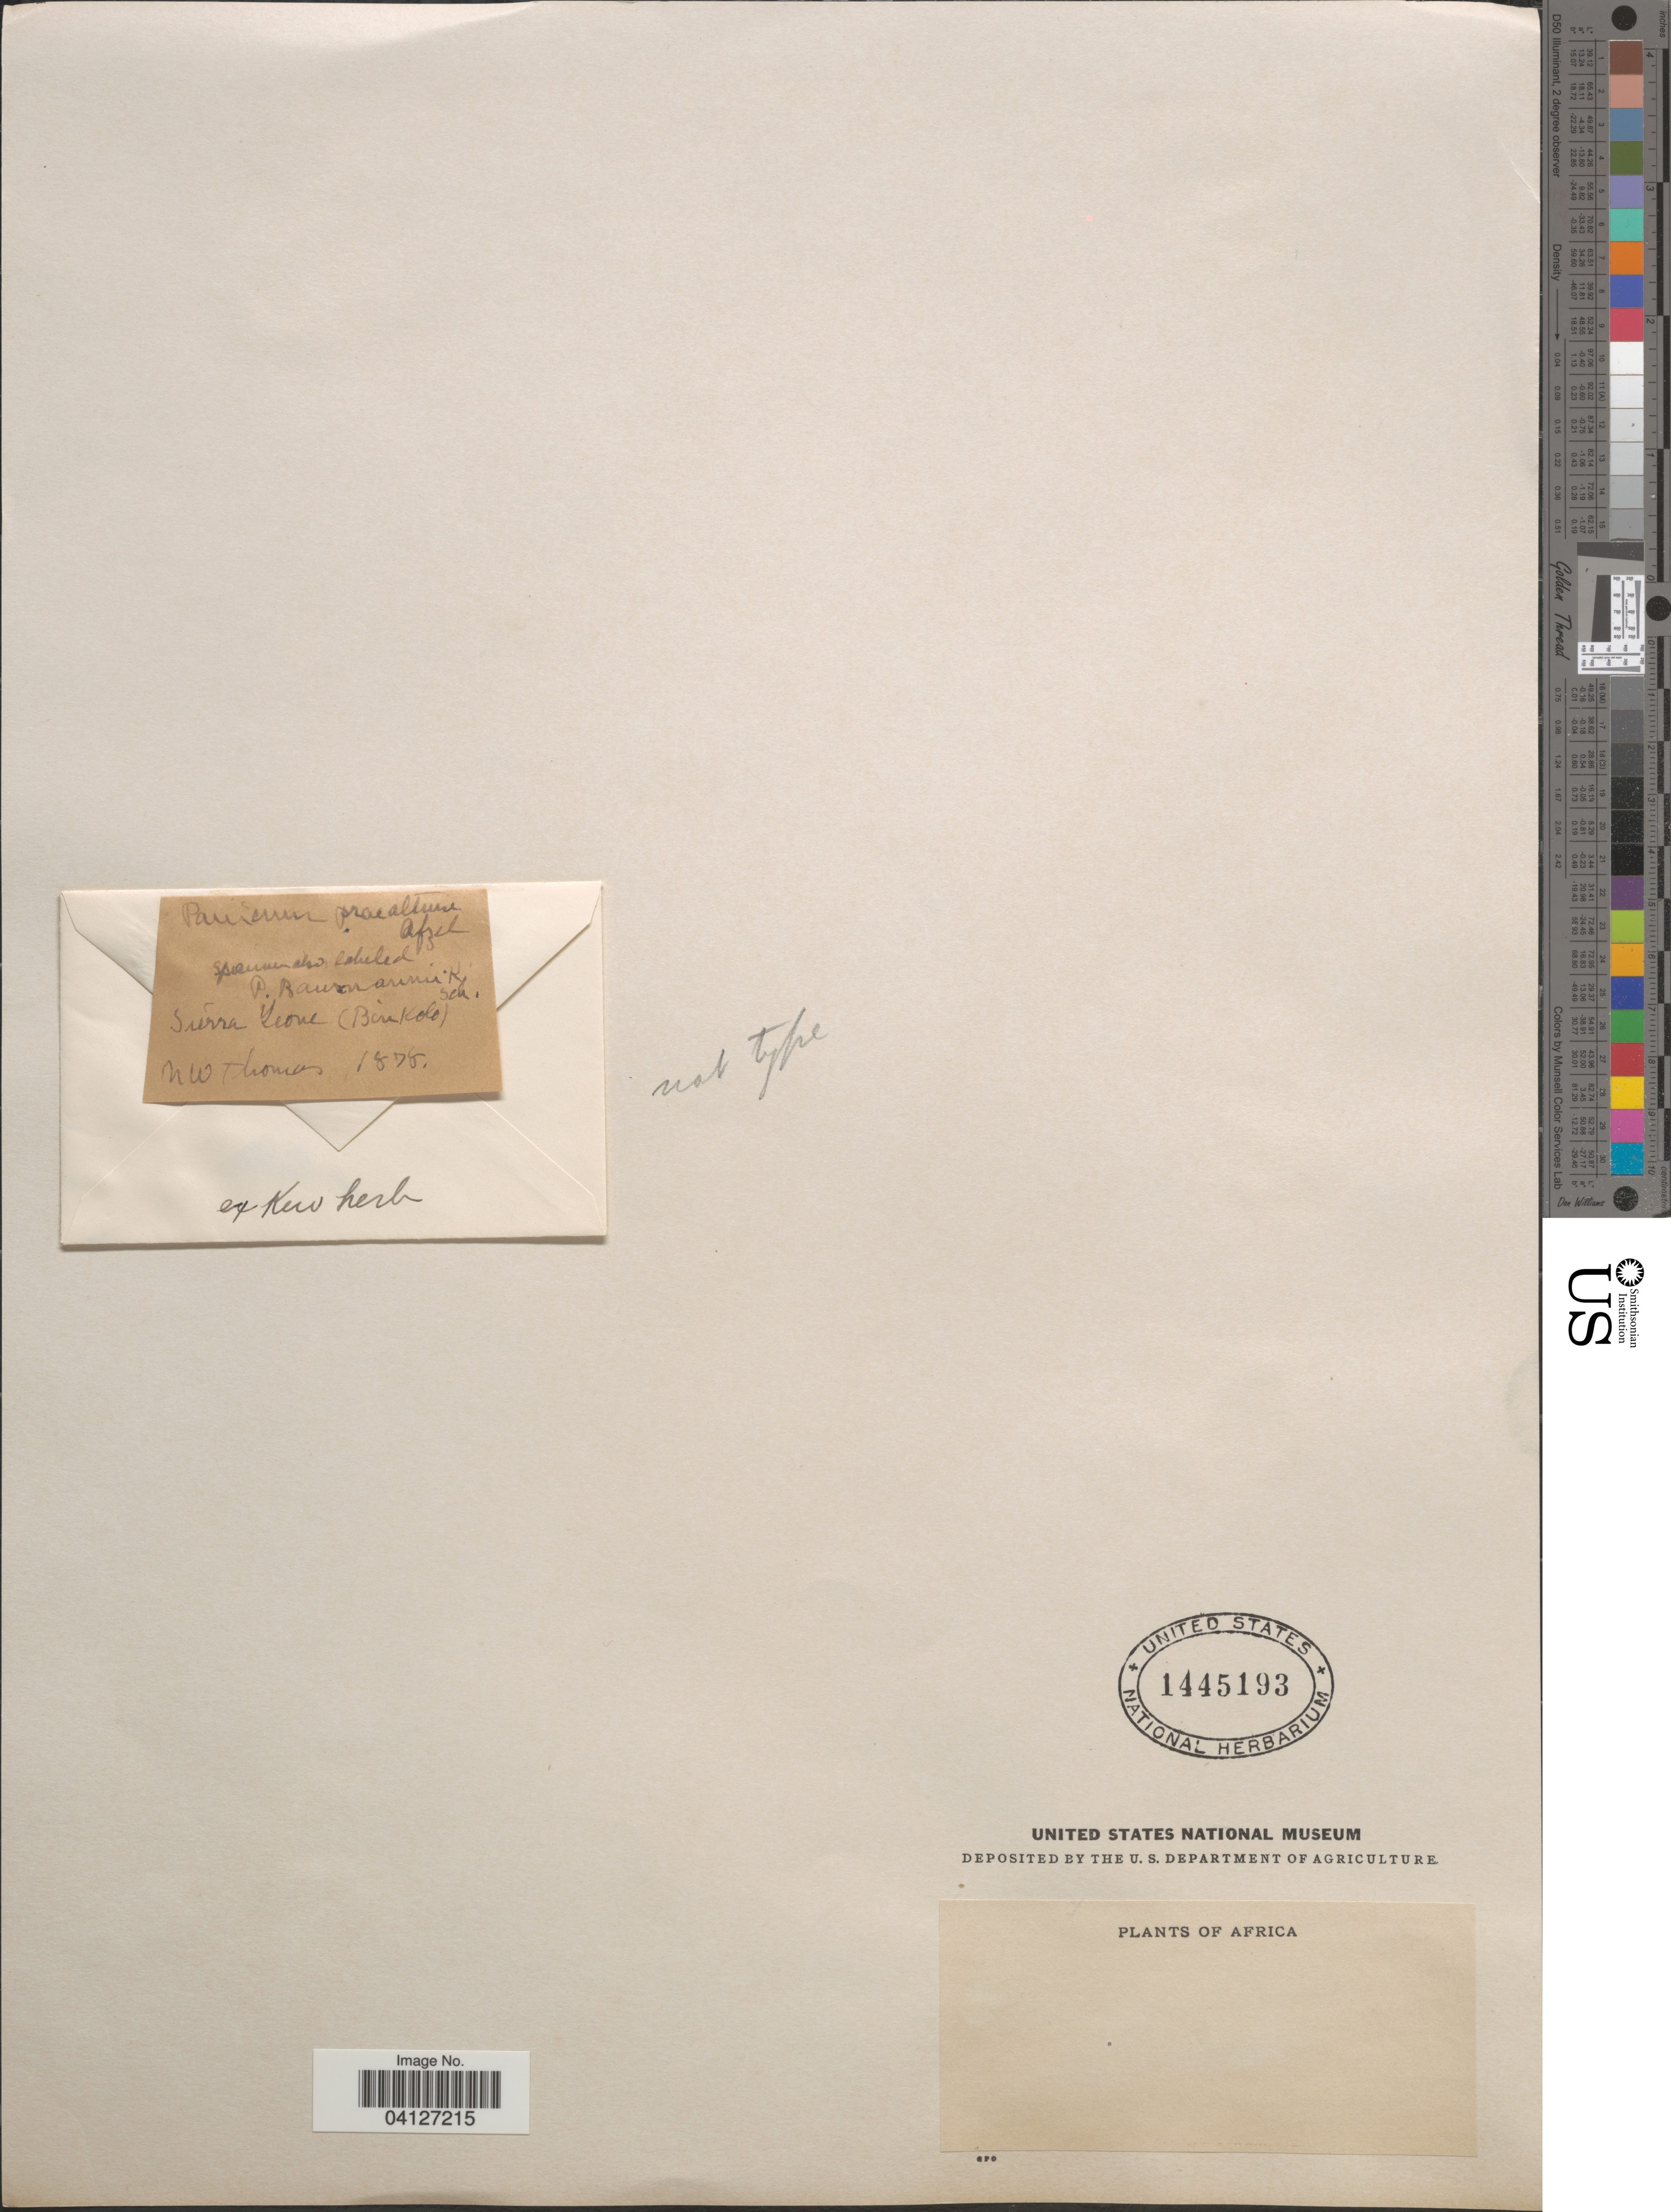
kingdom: Plantae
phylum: Tracheophyta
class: Liliopsida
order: Poales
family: Poaceae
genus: Panicum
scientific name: Panicum praealtum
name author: Sw.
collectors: N. Thomas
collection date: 1878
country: Sierra Leone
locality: (Binkolo).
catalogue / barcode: US 1445193